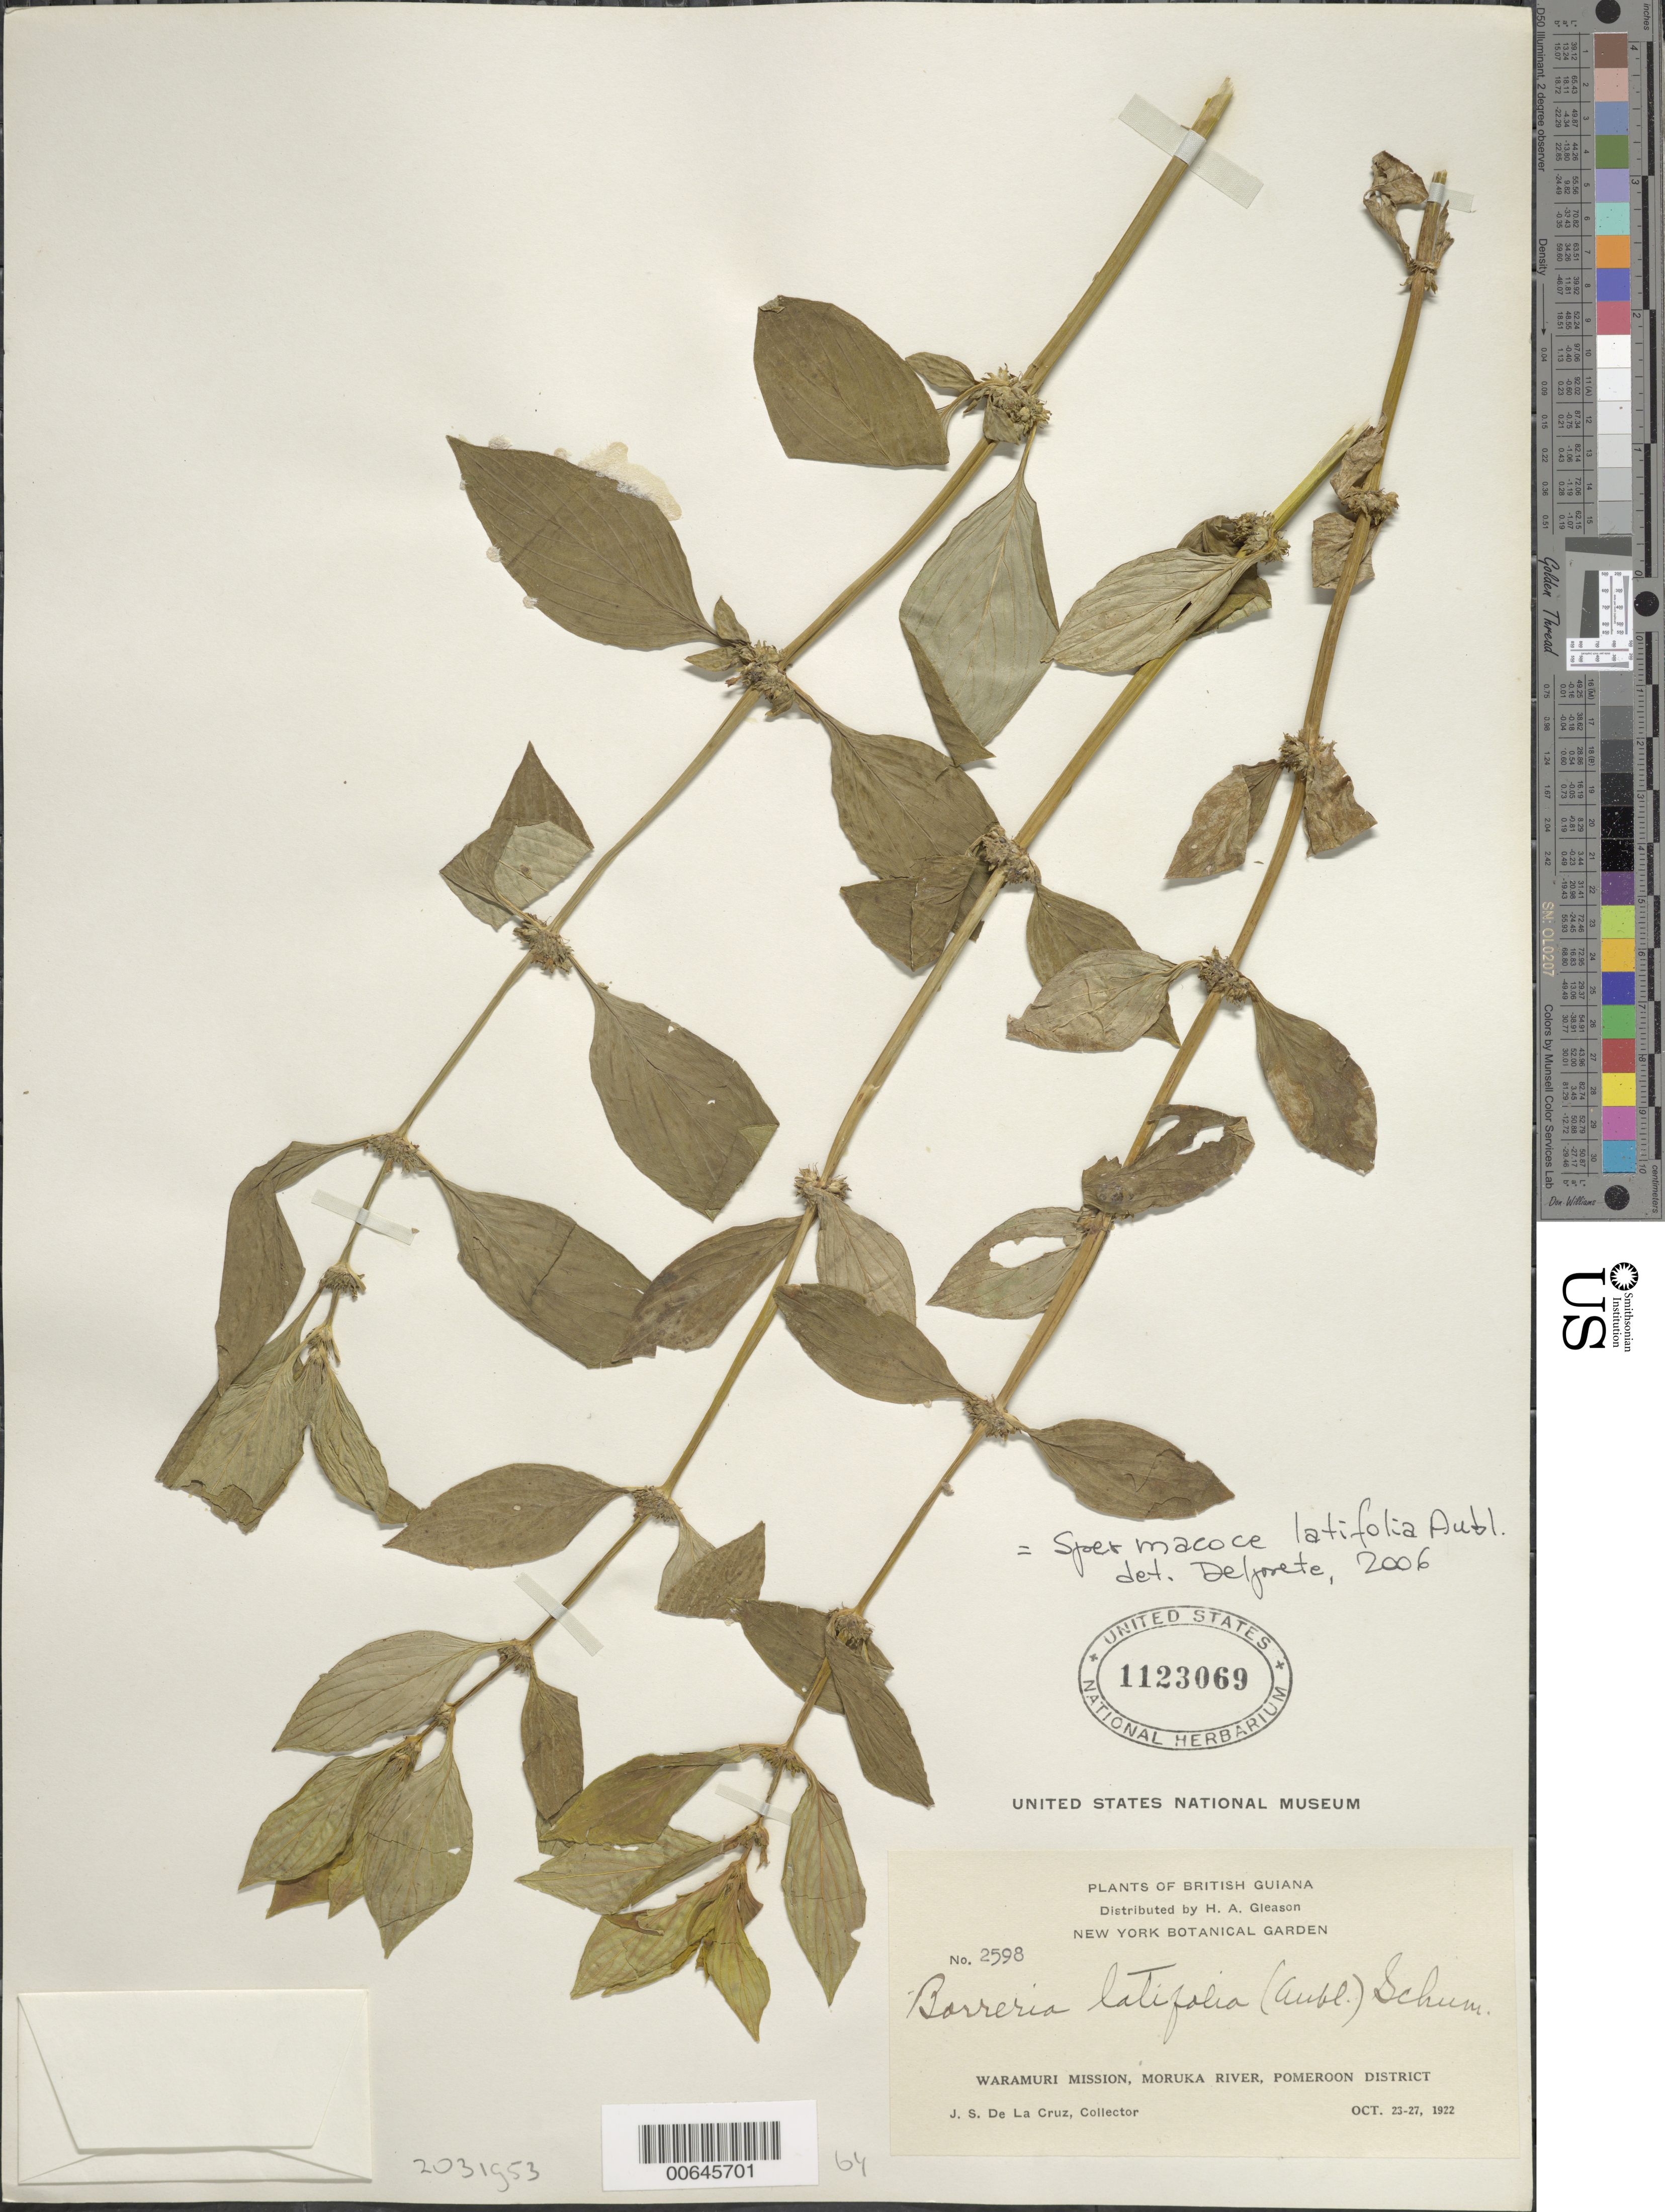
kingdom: Plantae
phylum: Tracheophyta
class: Magnoliopsida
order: Gentianales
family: Rubiaceae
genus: Spermacoce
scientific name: Spermacoce latifolia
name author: Aubl.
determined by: Delprete, P. G., Herb. de Guyane Cay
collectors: J. S. de la Cruz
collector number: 2598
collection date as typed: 23-Oct-22 to 27-Oct-22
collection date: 1922-10-23/1922-10-27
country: Guyana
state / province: Pomeroon-Supenaam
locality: Waramuri Mission, Moruka R., Pomeroon Dist.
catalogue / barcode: US 1123069